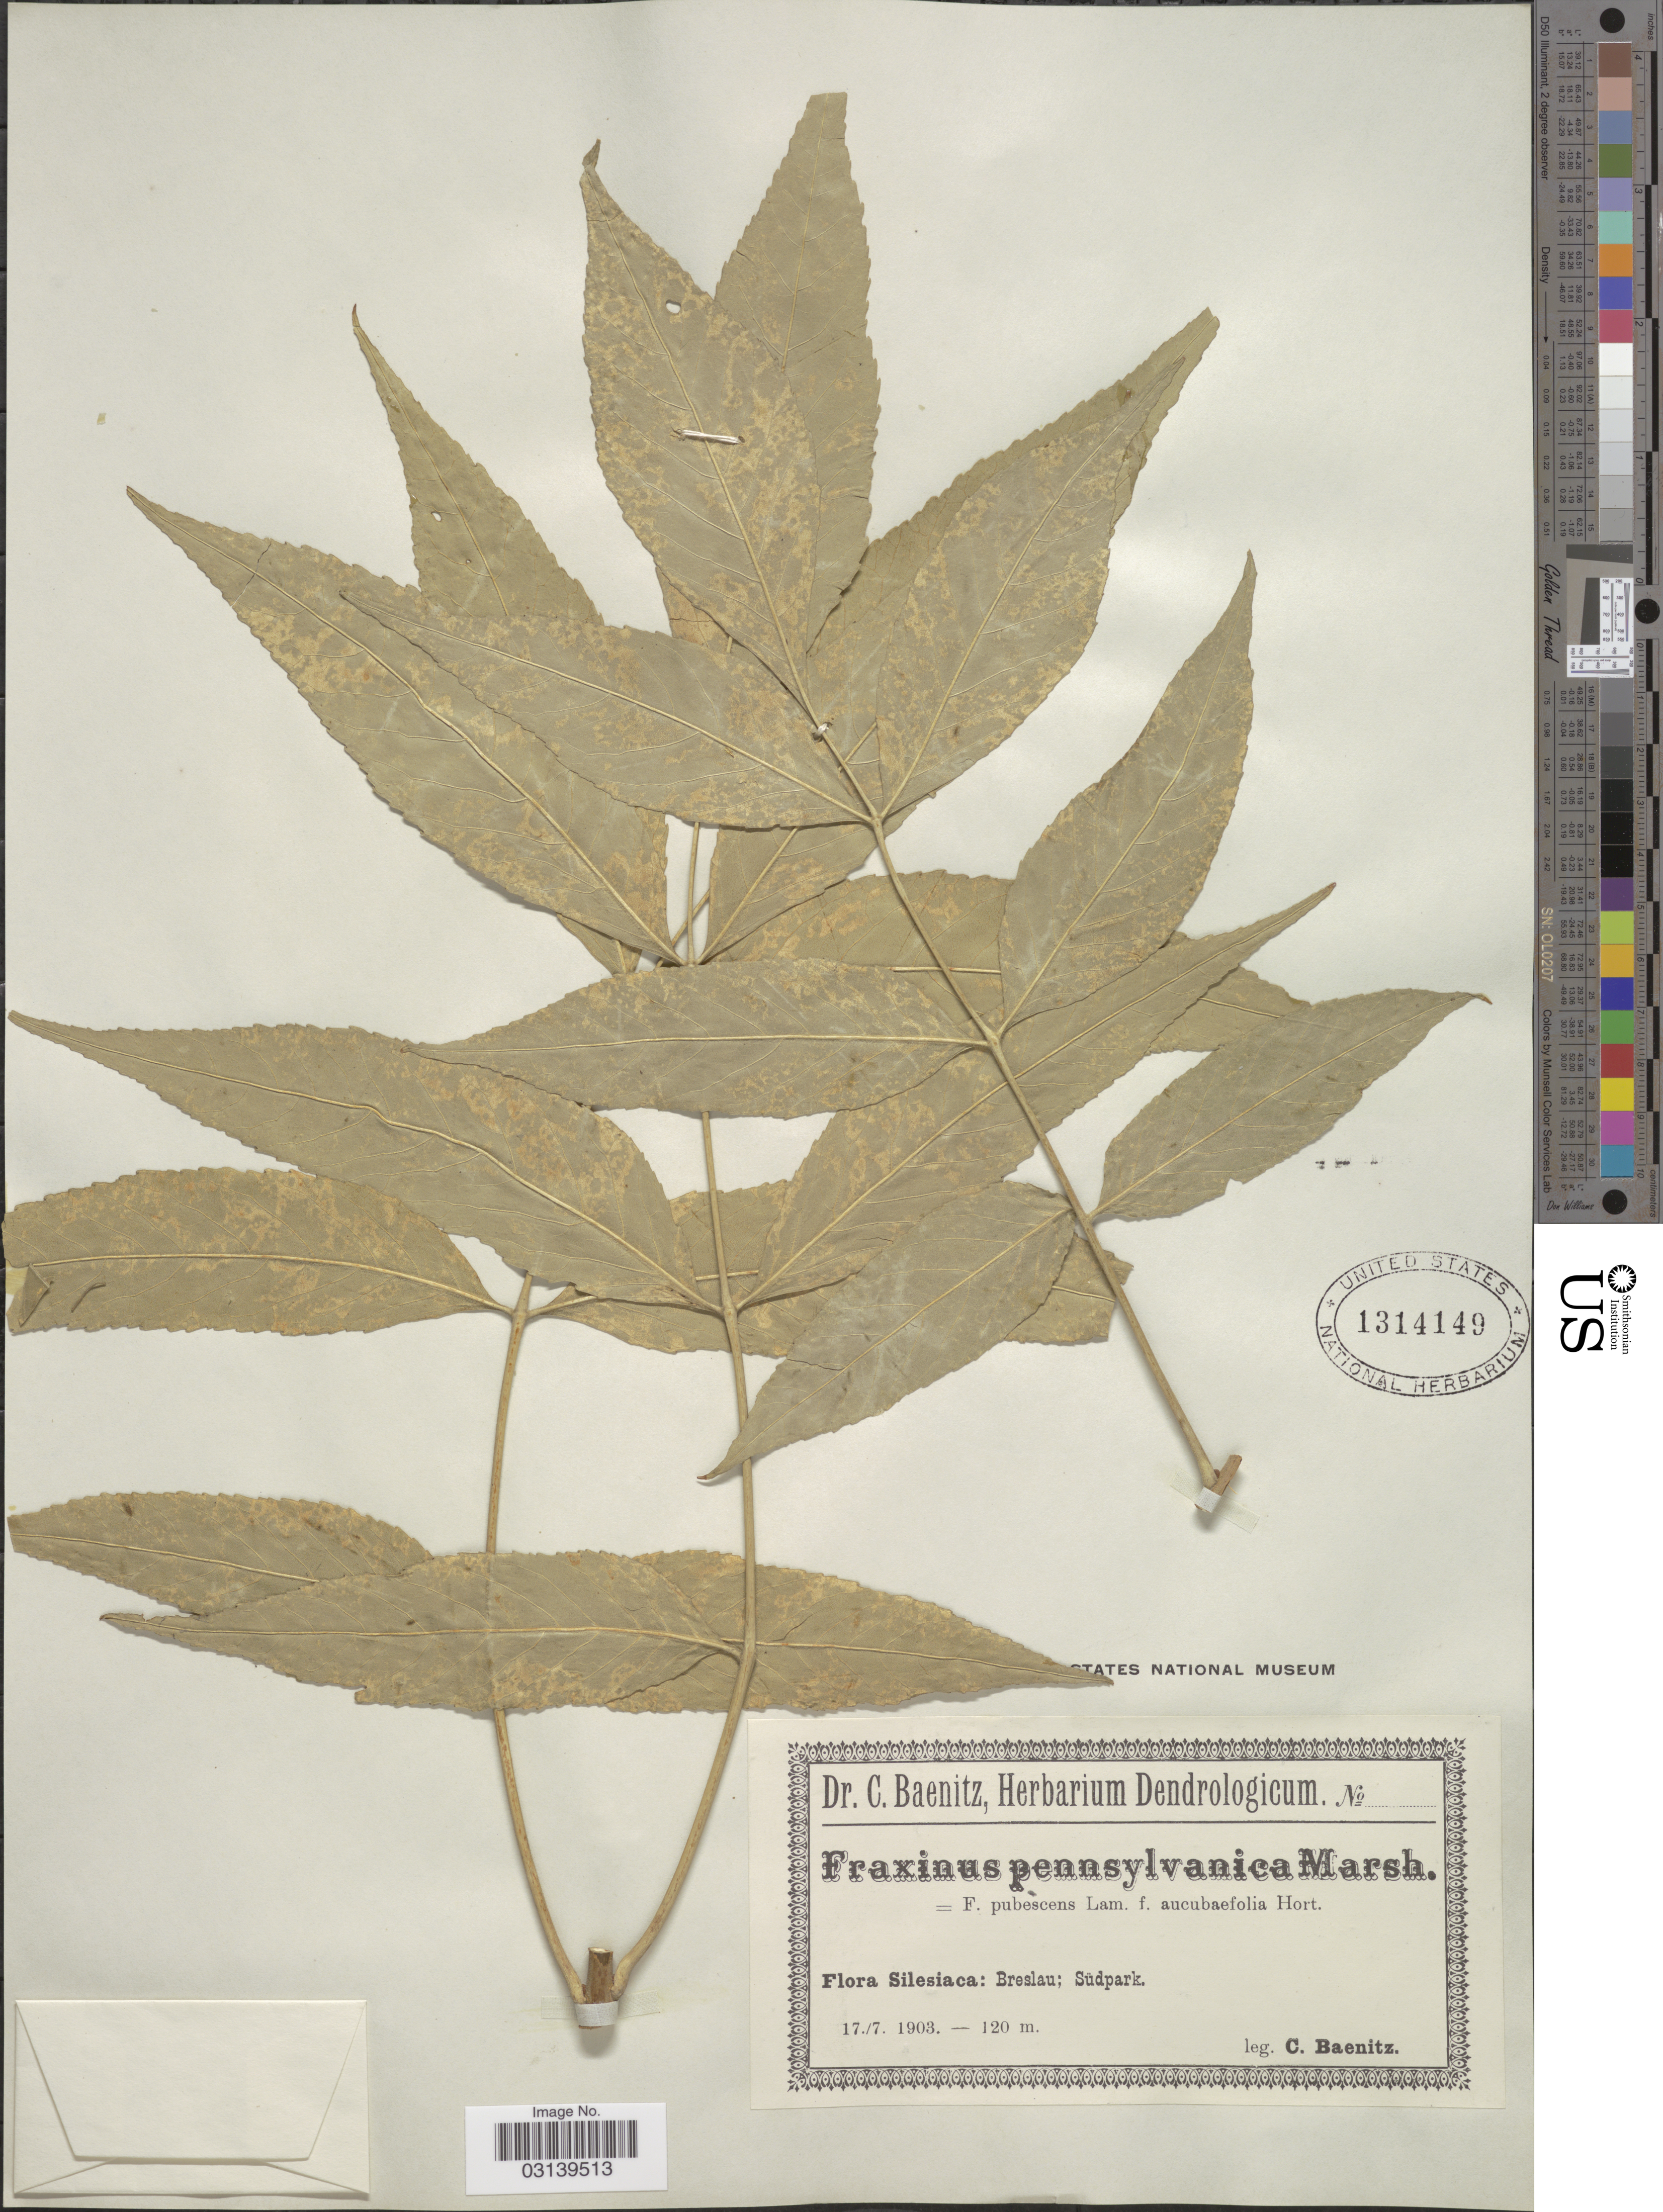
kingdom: Plantae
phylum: Tracheophyta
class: Magnoliopsida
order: Lamiales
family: Oleaceae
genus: Fraxinus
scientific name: Fraxinus pennsylvanica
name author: Marshall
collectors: C. G. Baenitz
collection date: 1903-07-17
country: Poland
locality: Silesiaca: Breslau; Südpark.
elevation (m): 120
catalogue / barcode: US 1314149